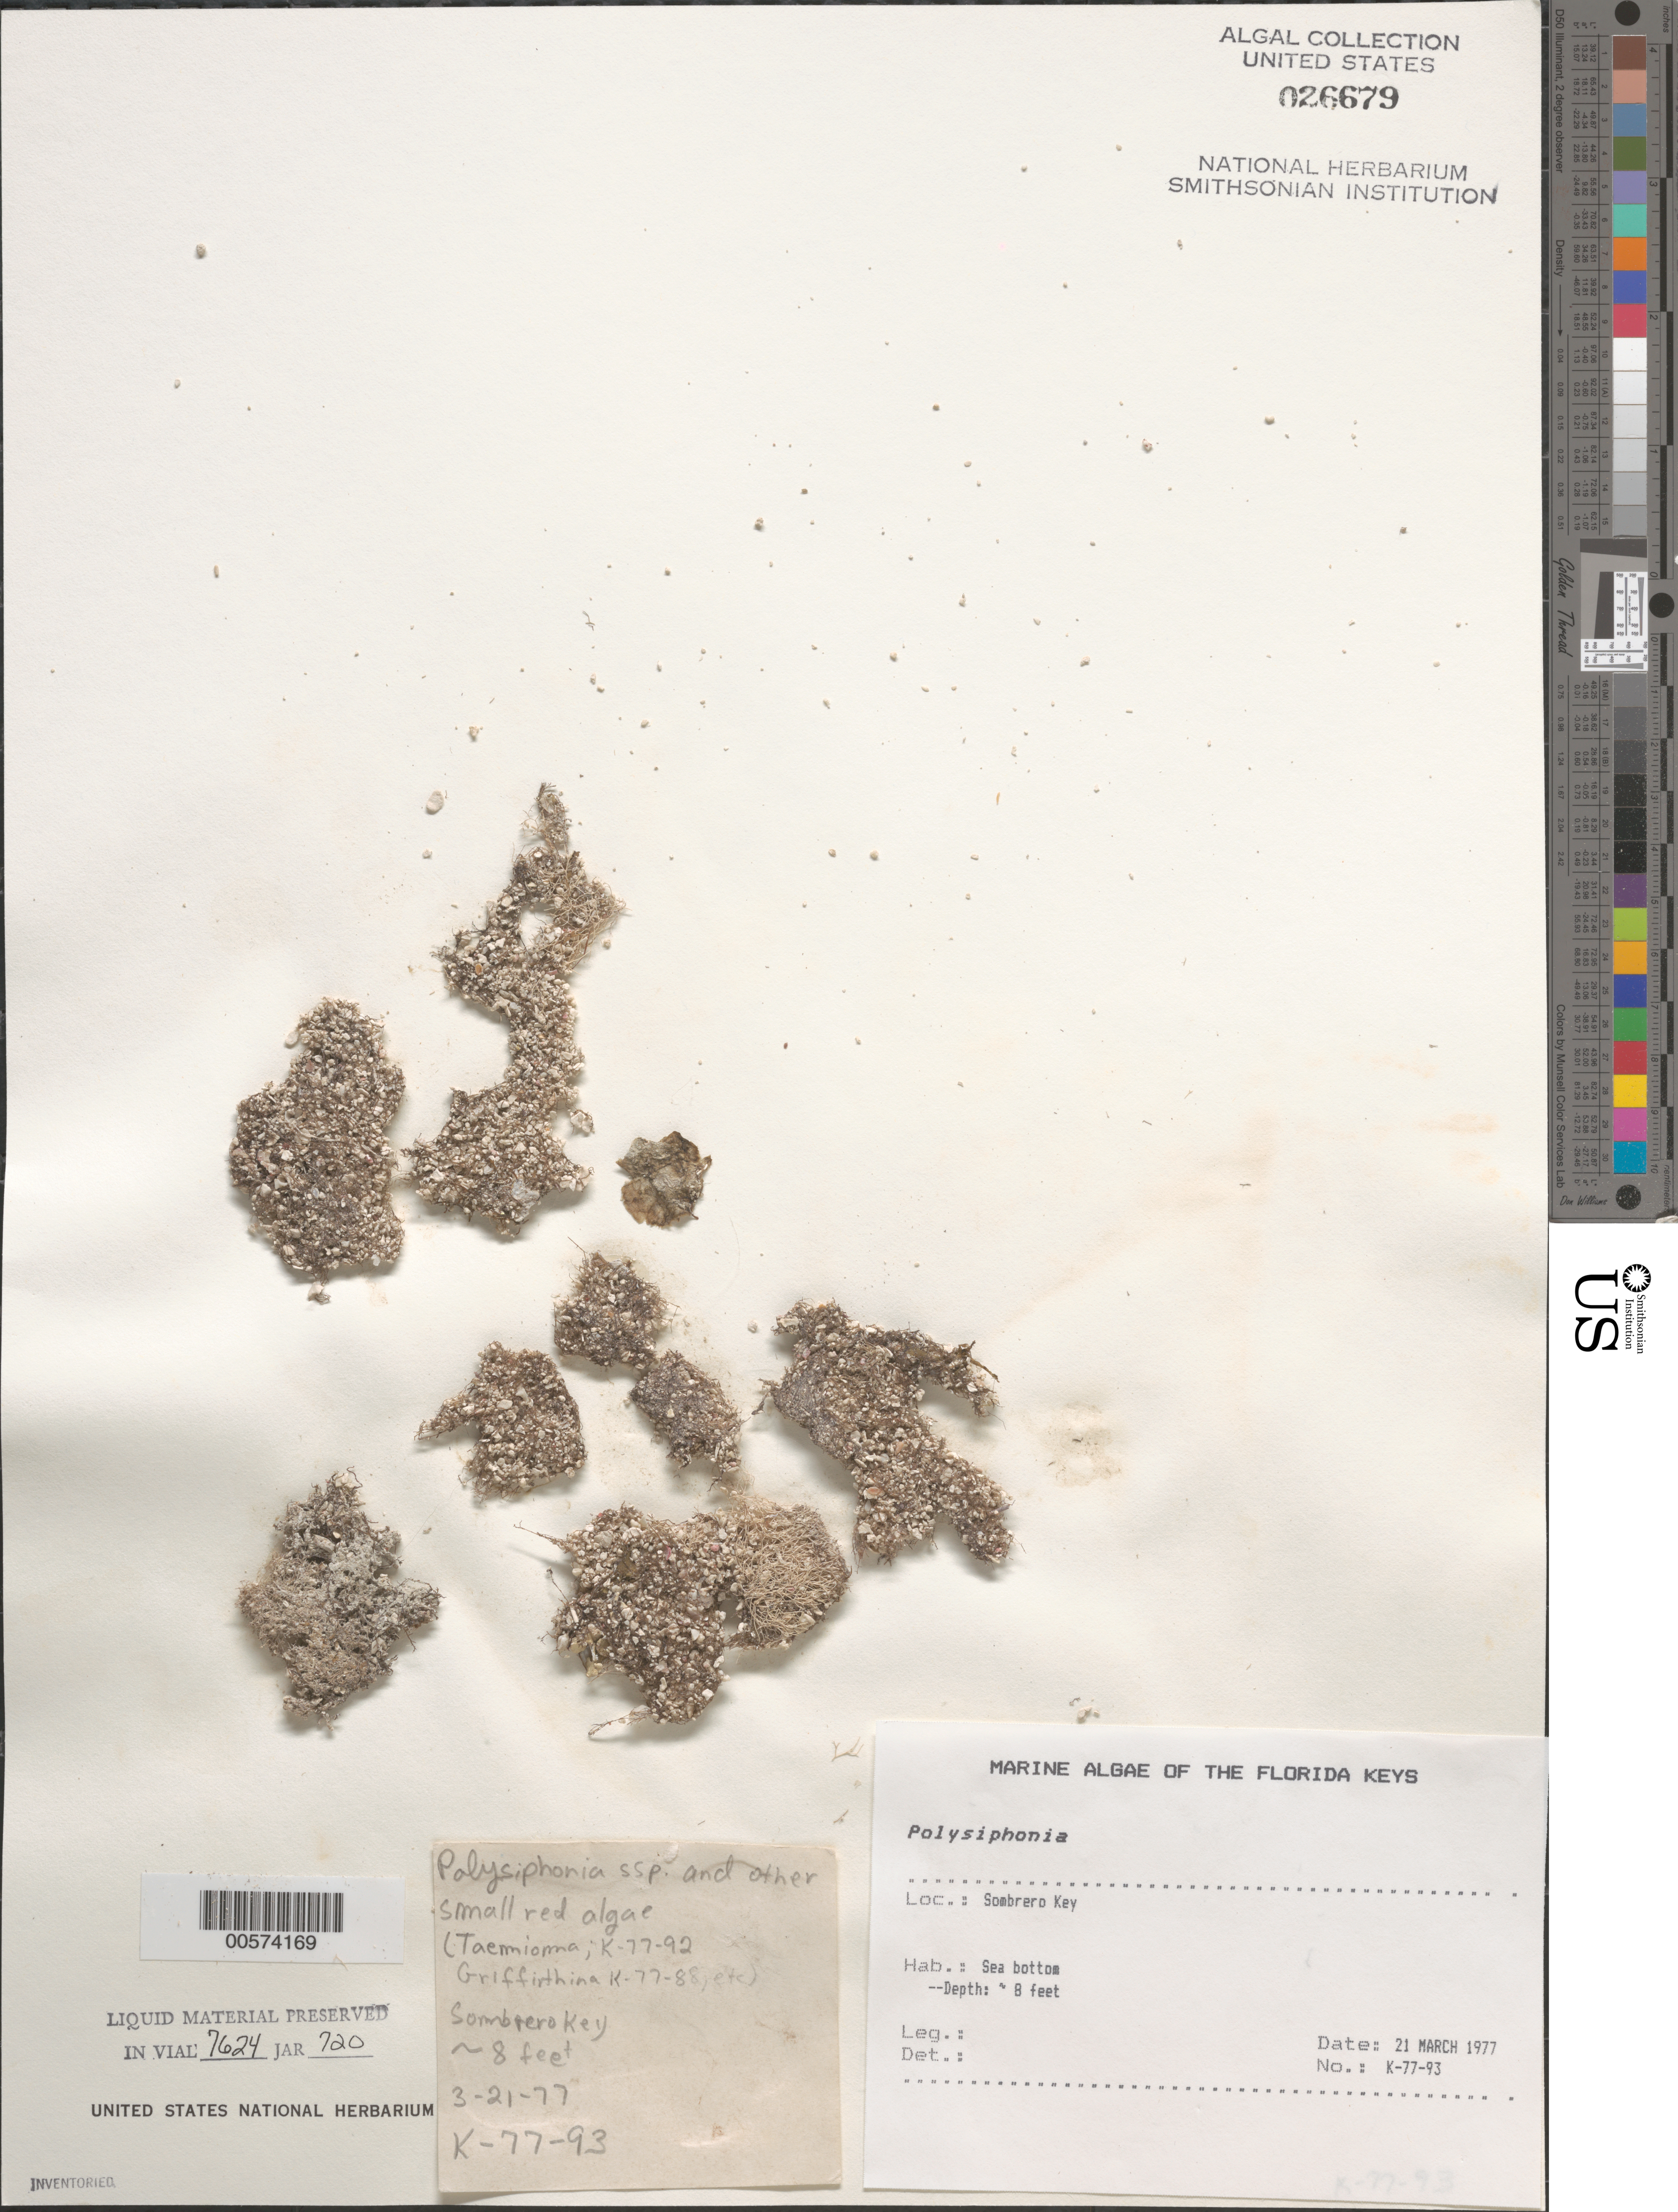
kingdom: Plantae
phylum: Rhodophyta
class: Florideophyceae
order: Ceramiales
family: Rhodomelaceae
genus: Polysiphonia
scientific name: Polysiphonia sp.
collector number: K-77-93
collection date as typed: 21 Mar 1977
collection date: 1977-03-21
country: United States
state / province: Florida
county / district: Monroe County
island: Sombrero Key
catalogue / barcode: US 26679